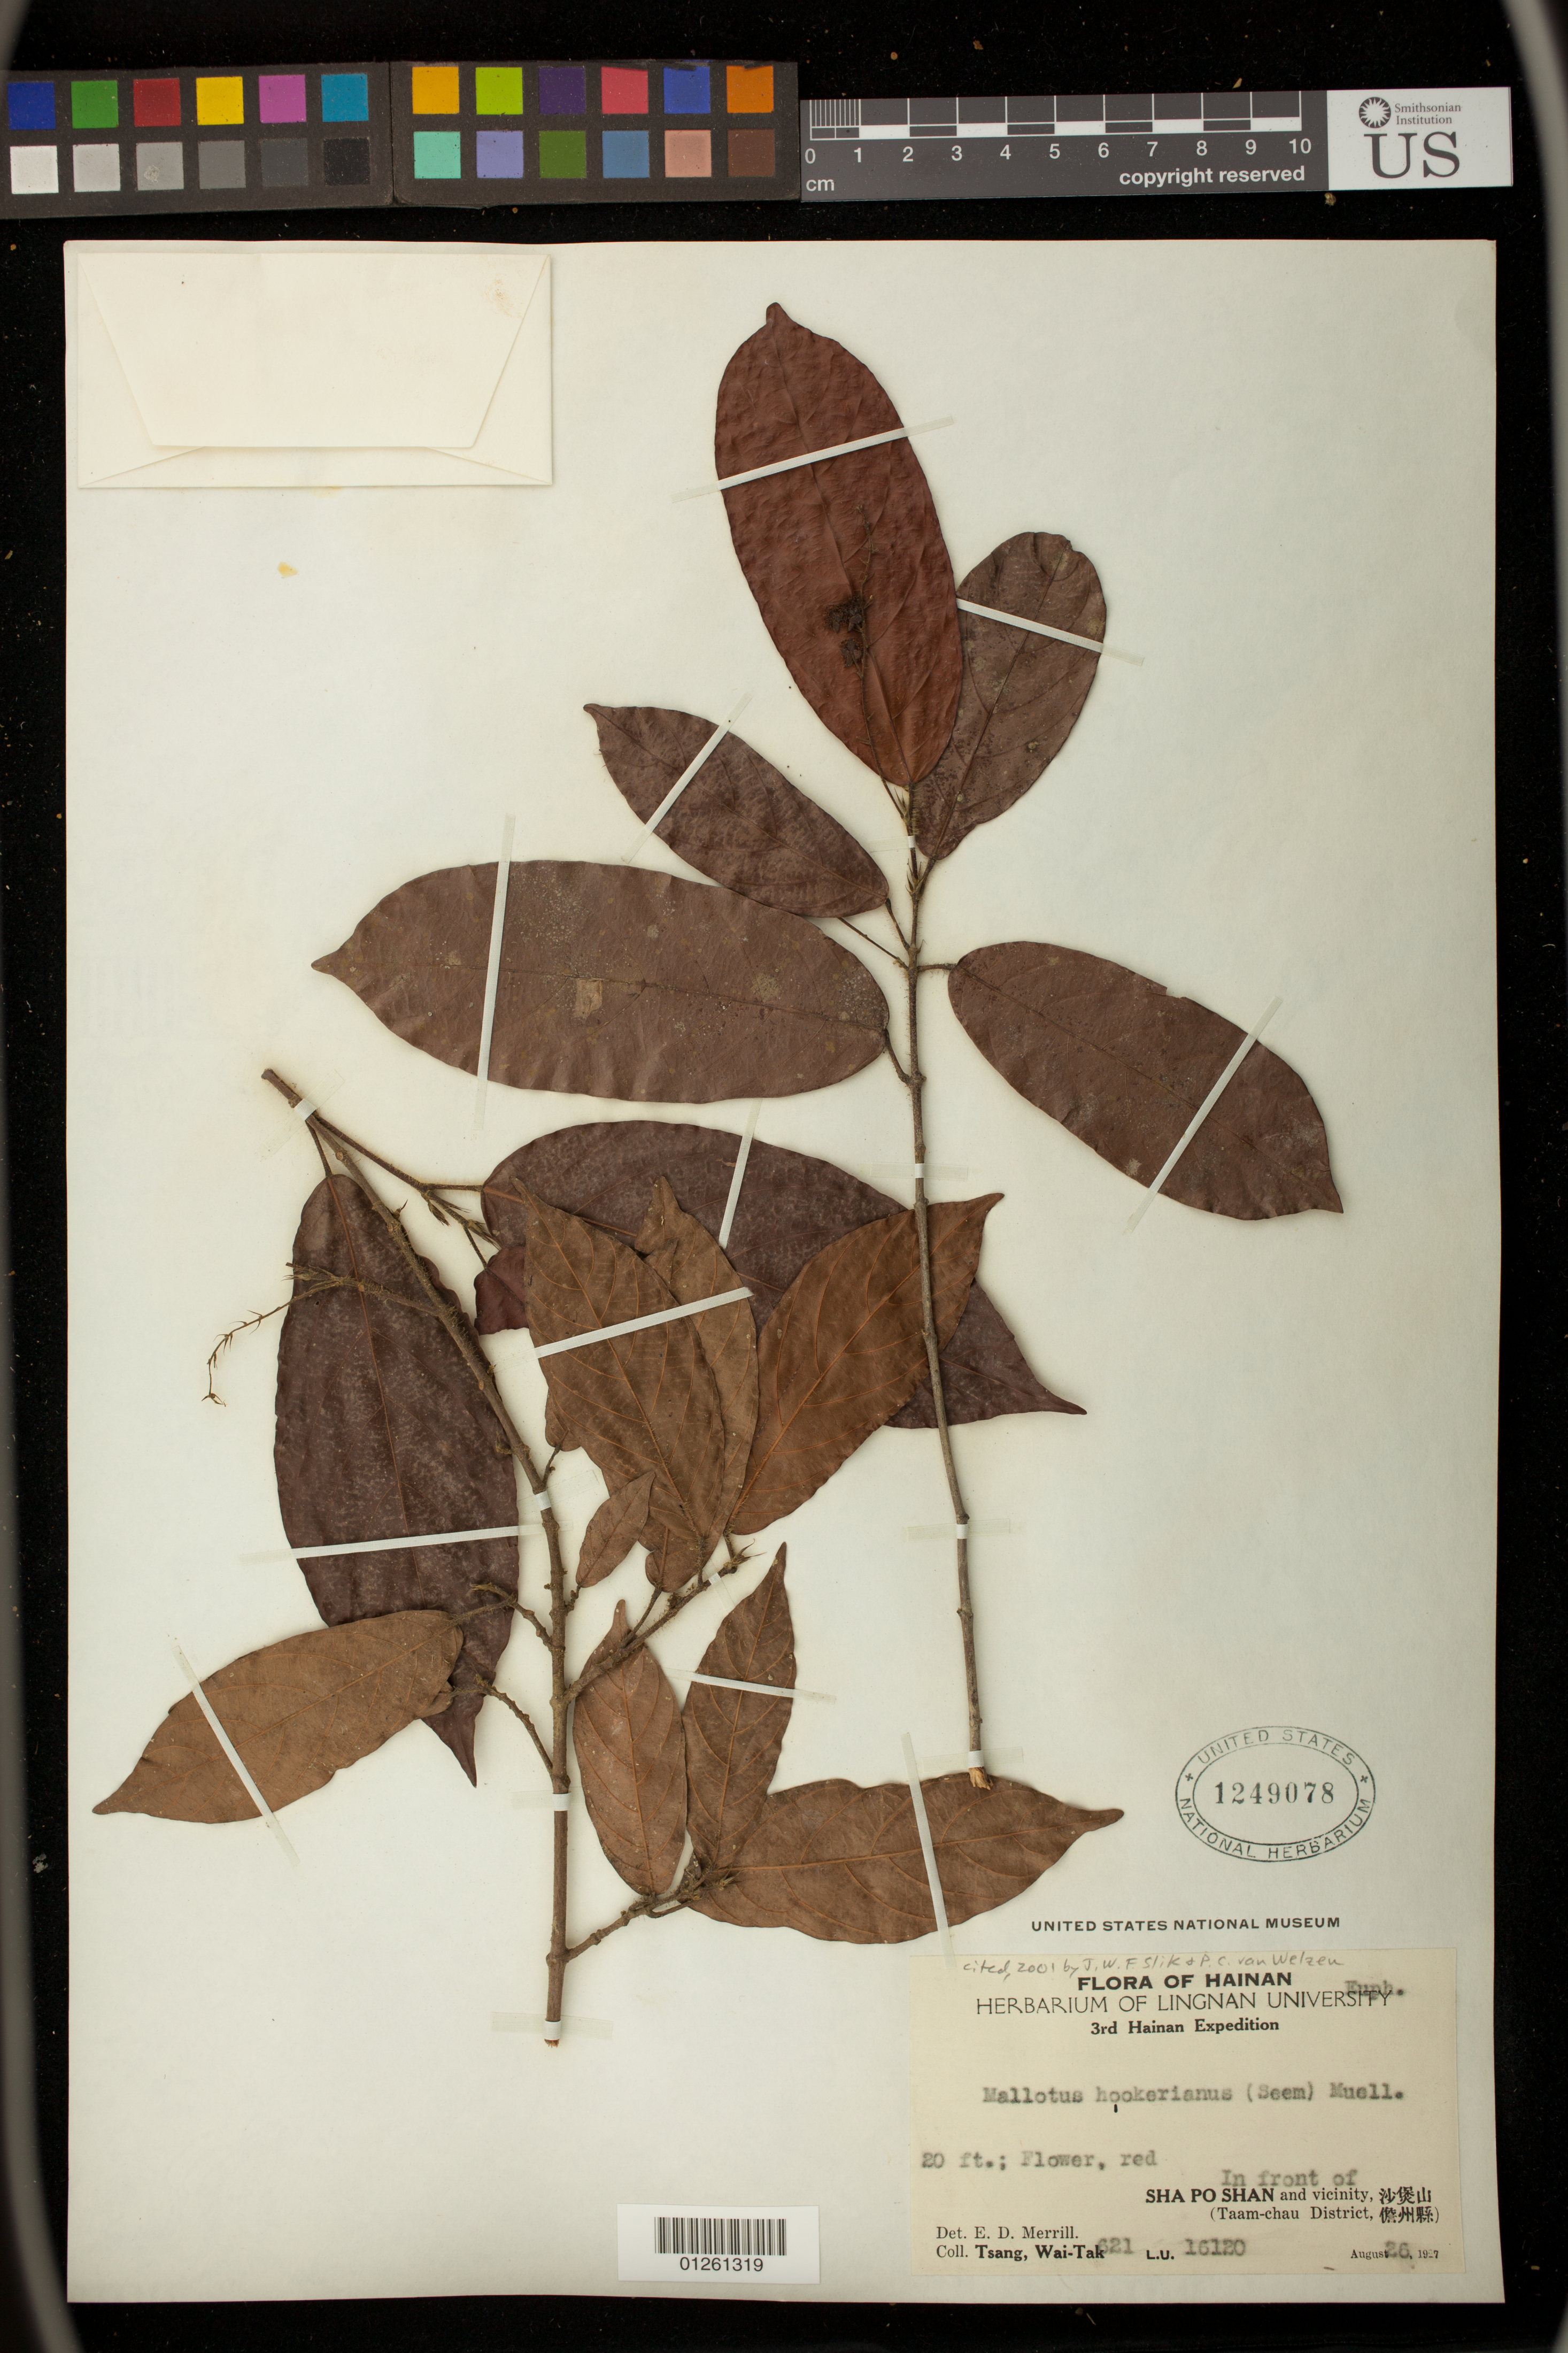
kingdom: Plantae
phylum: Tracheophyta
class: Magnoliopsida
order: Malpighiales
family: Euphorbiaceae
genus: Hancea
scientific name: Hancea hookeriana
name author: Seem.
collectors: W. T. Tsang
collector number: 621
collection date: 1927-08-26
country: China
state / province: Hainan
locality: Sha Po Shan and vicinity, (Taam-chau [Xinzhou] District)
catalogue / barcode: US 1249078